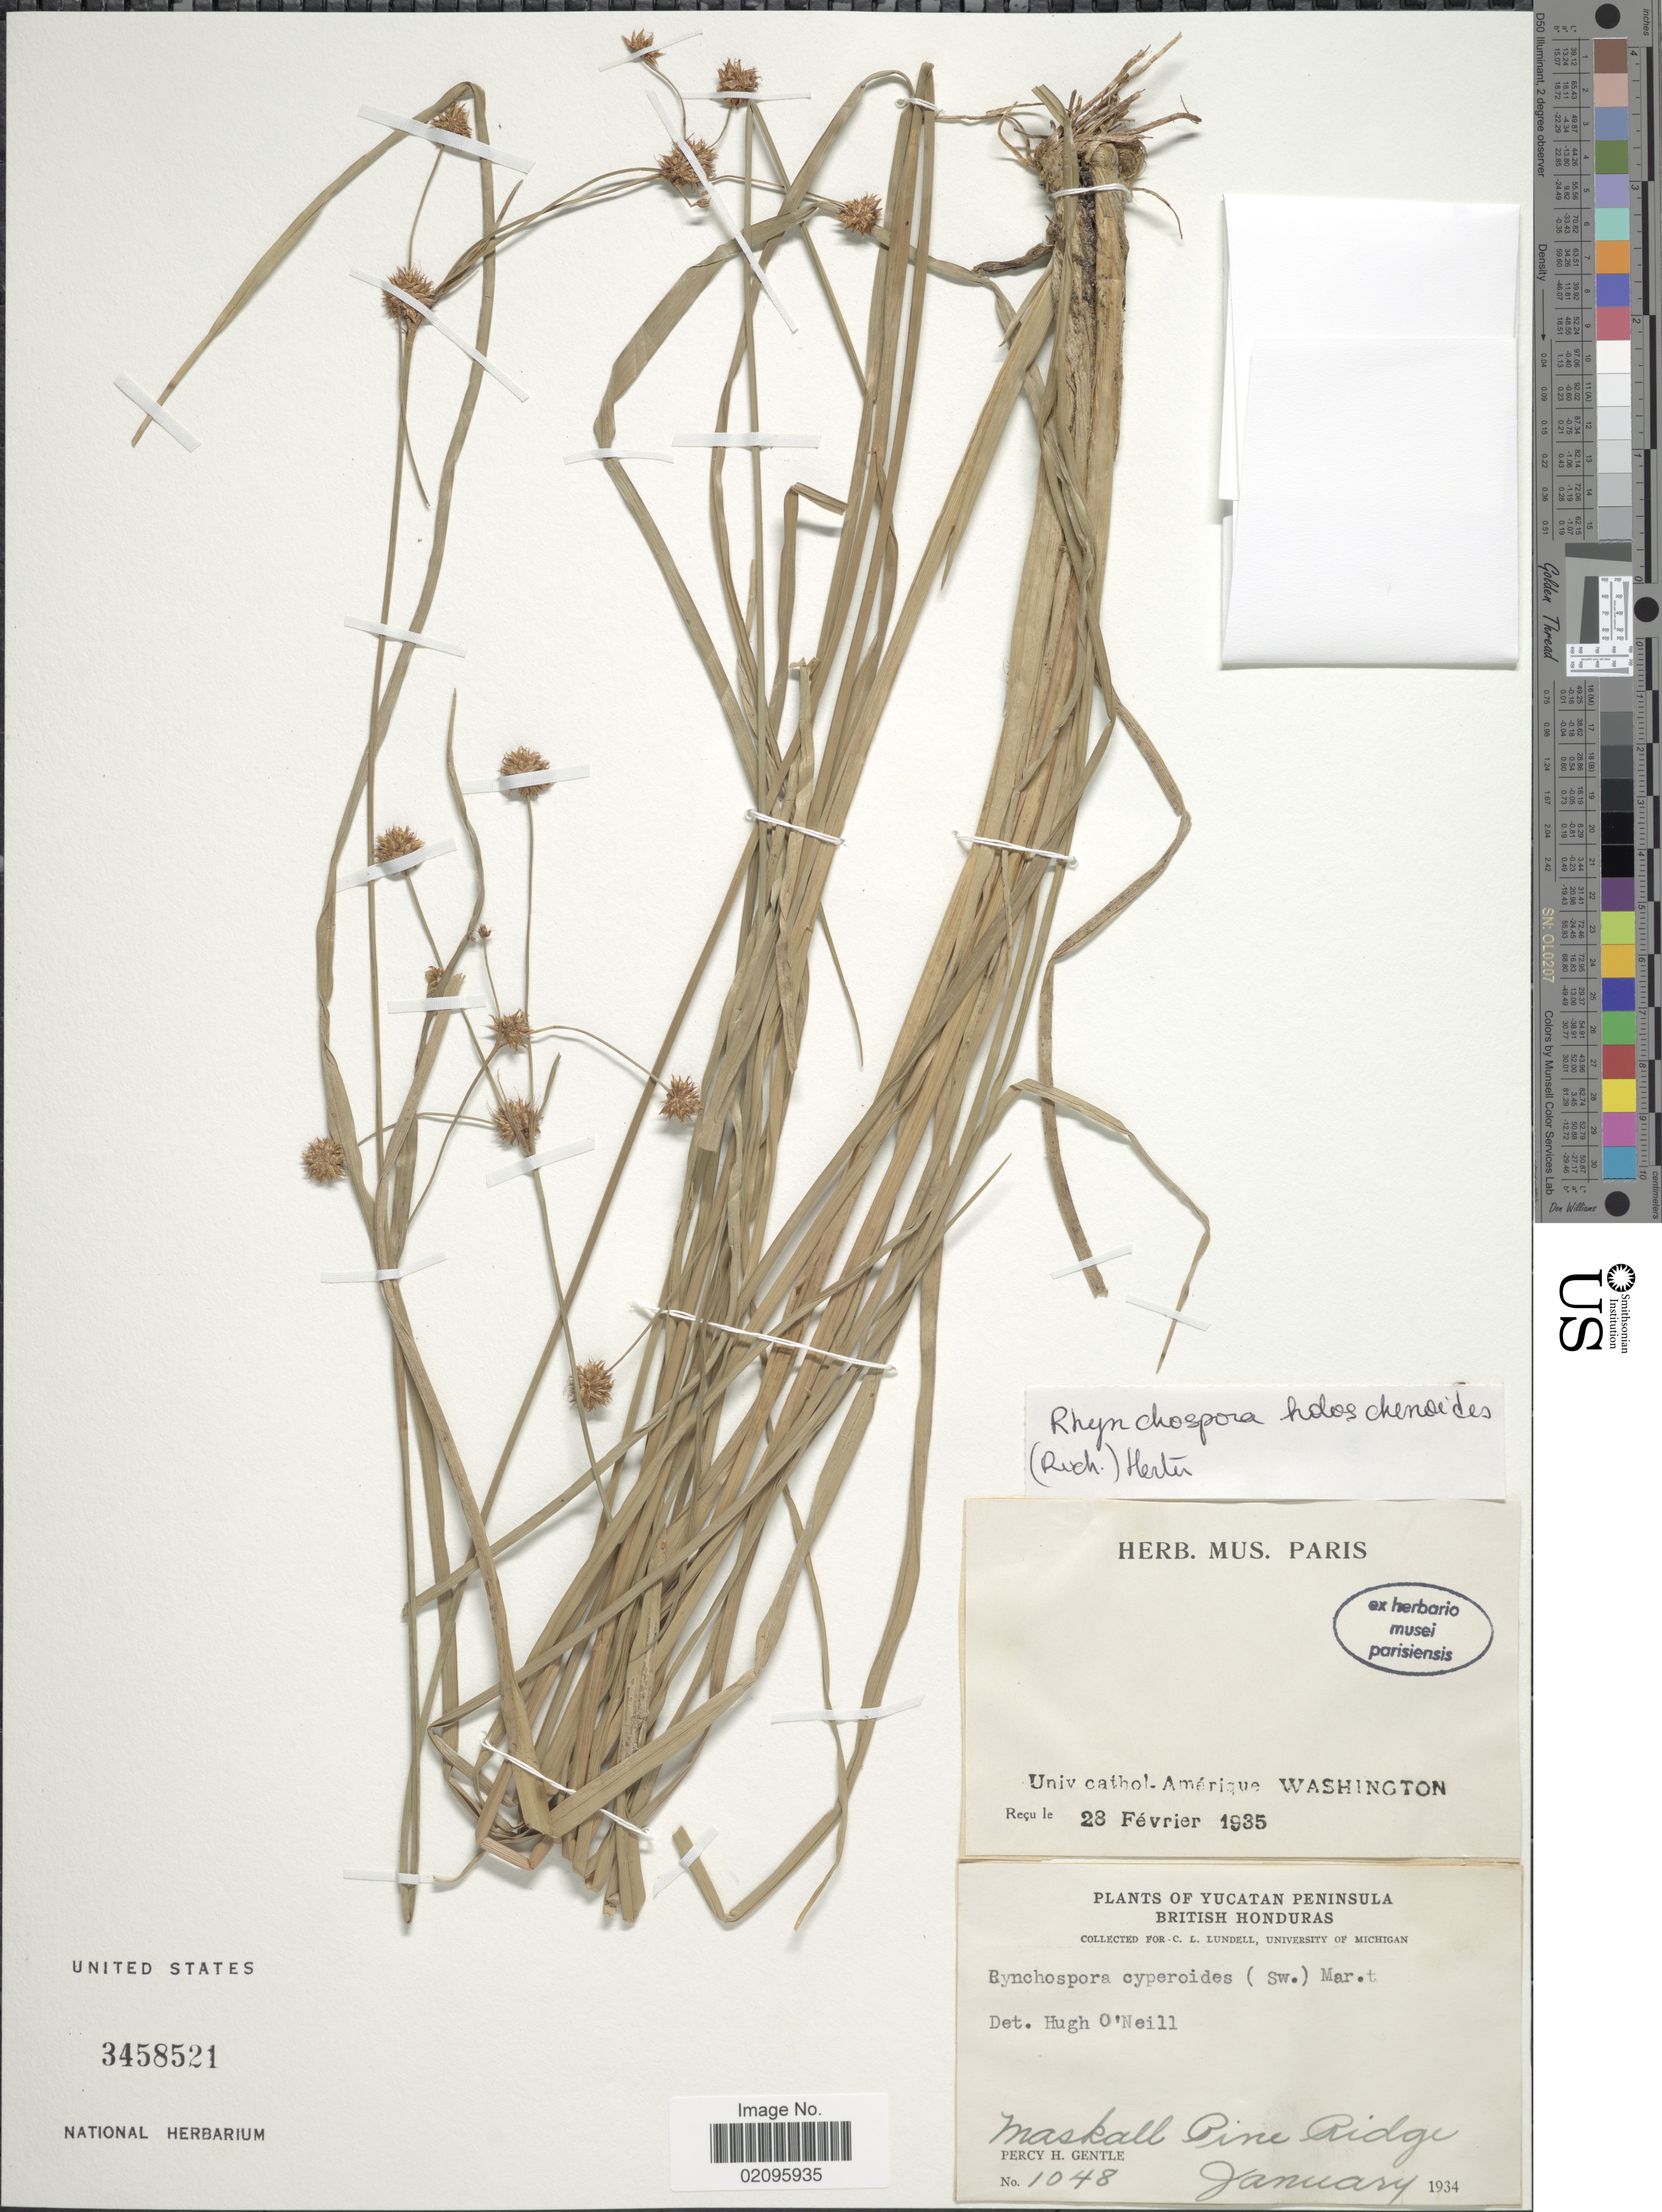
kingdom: Plantae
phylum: Tracheophyta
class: Liliopsida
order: Poales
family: Cyperaceae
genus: Rhynchospora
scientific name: Rhynchospora holoschoenoides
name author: (Rich.) Herter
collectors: P. H. Gentle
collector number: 1048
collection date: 1934-01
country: Belize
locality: British Honduras, Yucatan Peninsula, Maskall Pine Ridge.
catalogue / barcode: US 3458521